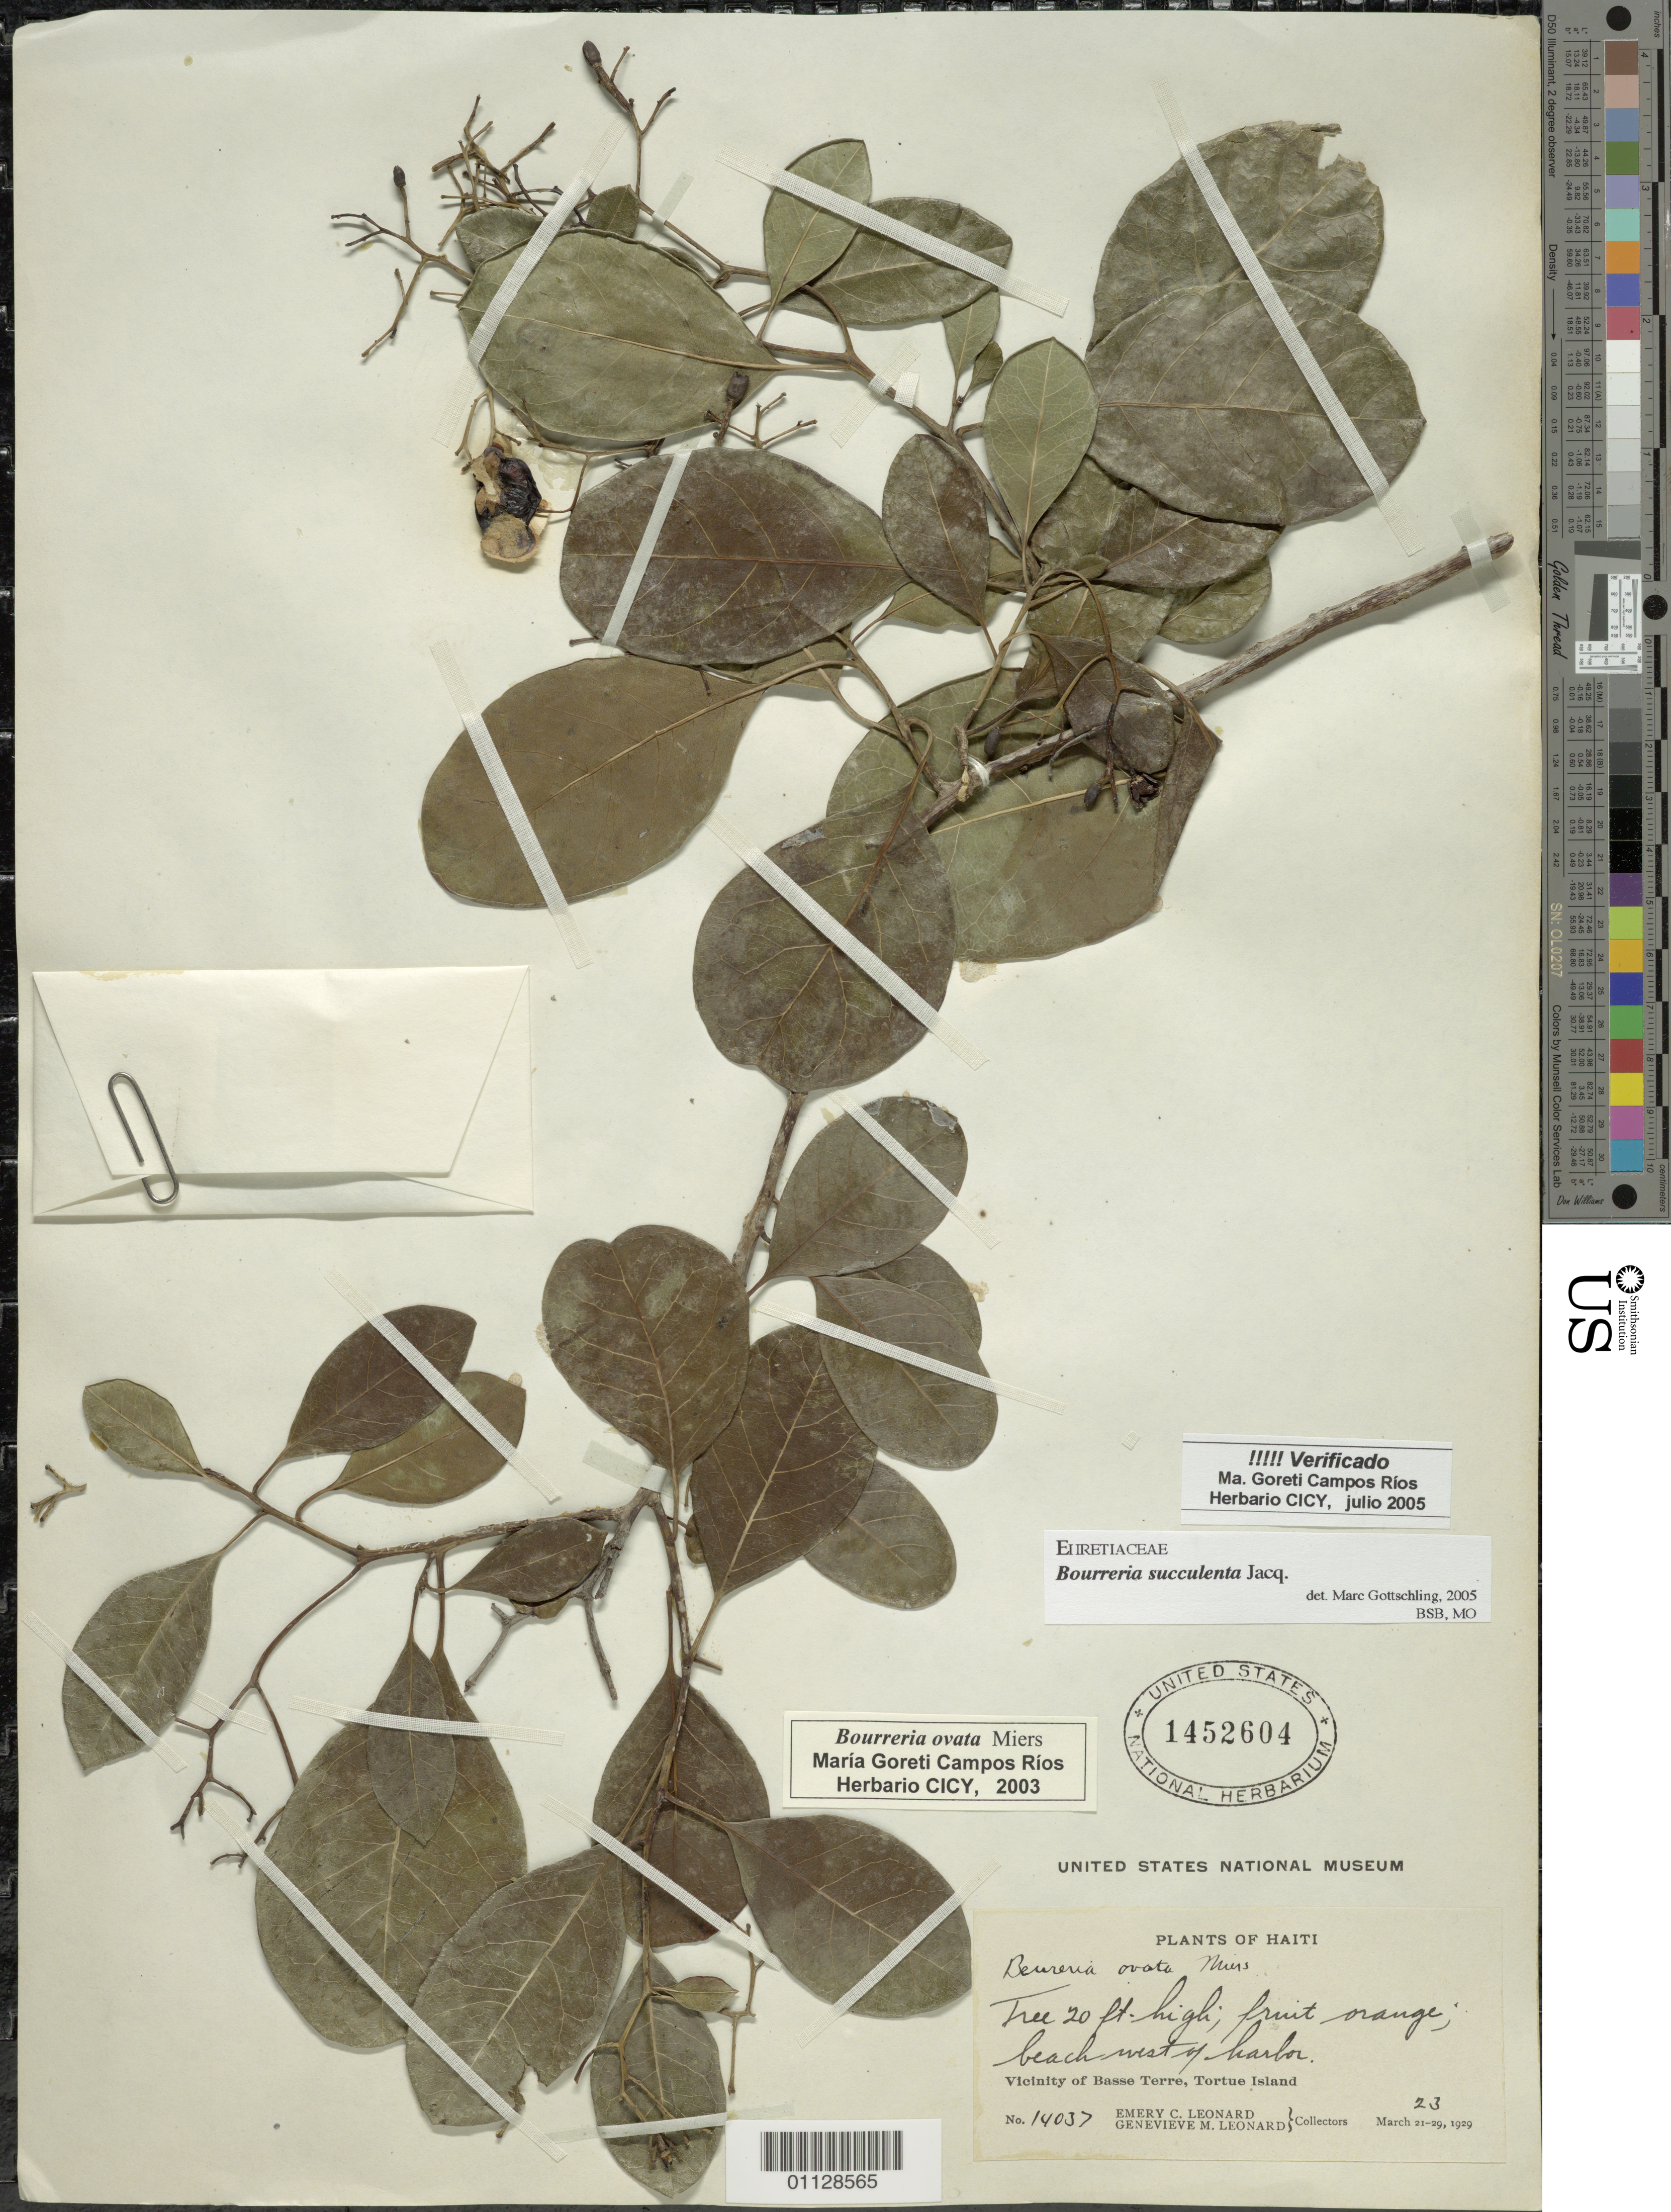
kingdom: Plantae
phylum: Tracheophyta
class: Magnoliopsida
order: Boraginales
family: Ehretiaceae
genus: Bourreria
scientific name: Bourreria succulenta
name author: Jacq.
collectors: E. C. Leonard & G. M. Leonard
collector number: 14037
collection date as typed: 23 Mar 1929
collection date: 1929-03-23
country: Haiti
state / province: Nord-Óuest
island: Île de la Tortue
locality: Vicinity of Basse Terre: beach W of harbor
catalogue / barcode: US 1452604